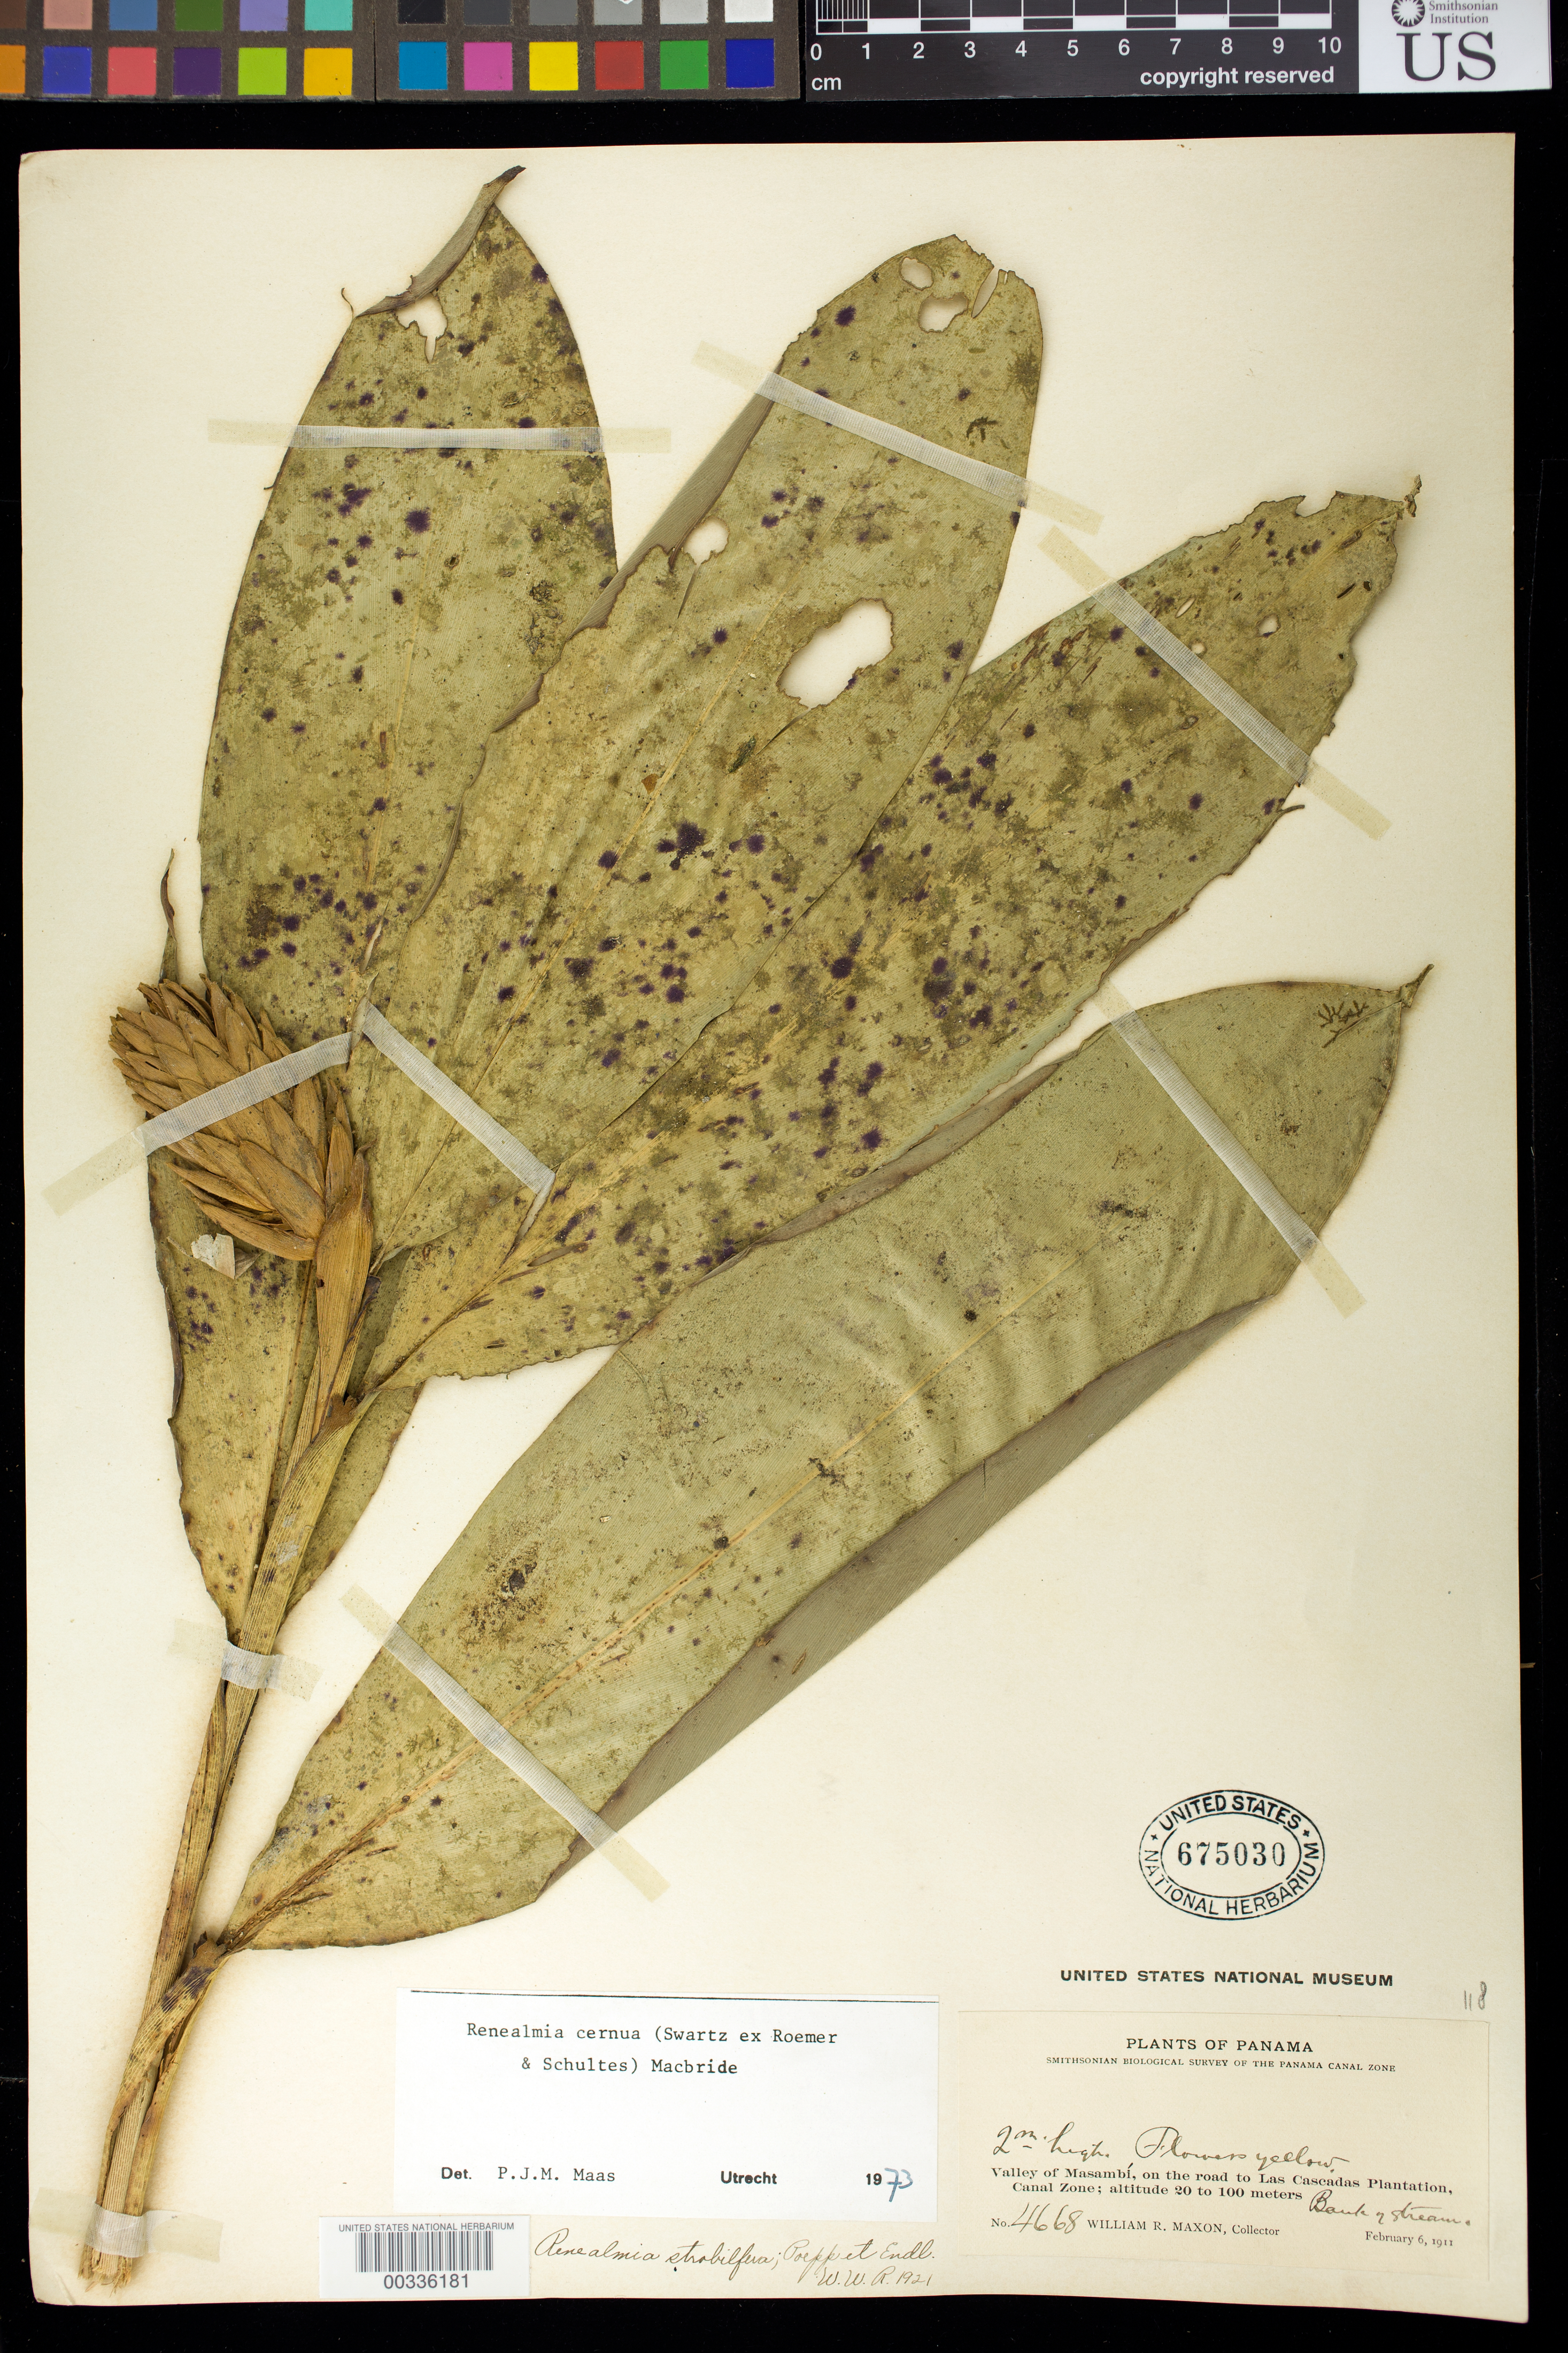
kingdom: Plantae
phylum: Tracheophyta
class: Liliopsida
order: Zingiberales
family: Zingiberaceae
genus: Renealmia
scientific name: Renealmia cernua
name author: (Sw. ex Roem. & Schult.) J.F. Macbr.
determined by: Maas, Paul J. M.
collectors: W. R. Maxon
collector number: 4668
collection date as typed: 06 Feb 1911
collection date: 1911-02-06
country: Panama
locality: Valley of Masambi, on road to Las Cascadas Plantation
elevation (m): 20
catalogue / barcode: US 675030